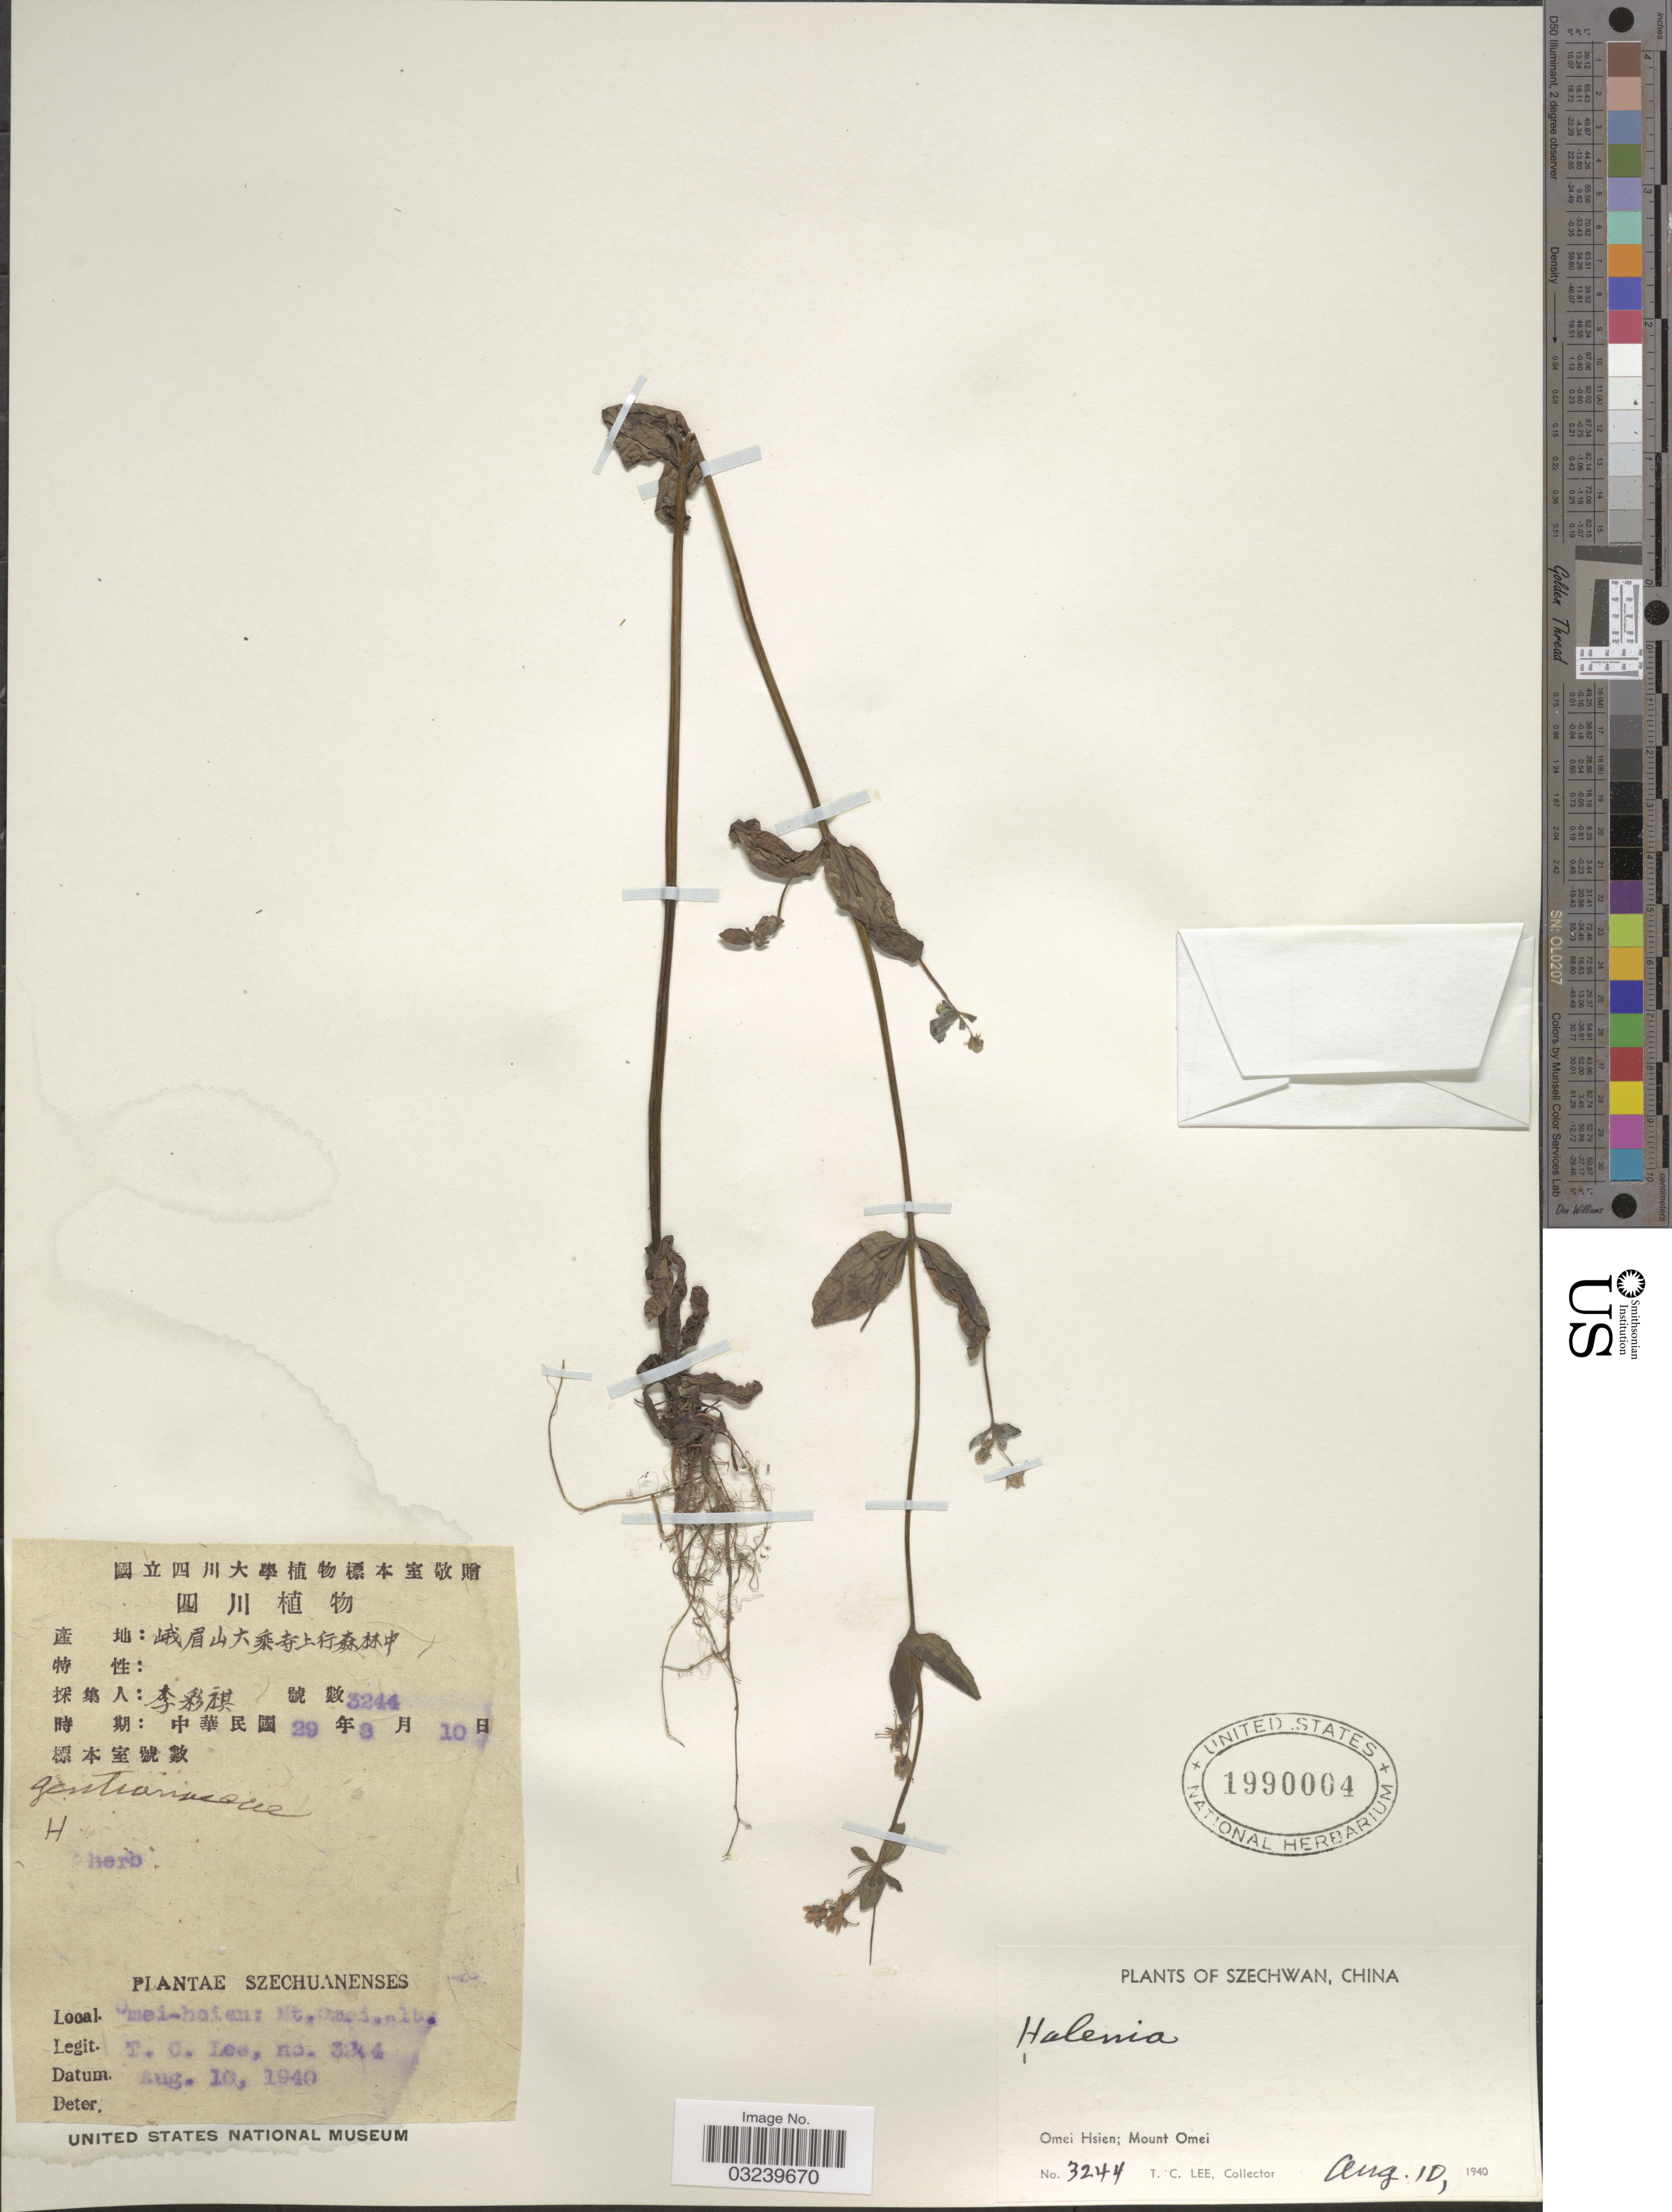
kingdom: Plantae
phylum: Tracheophyta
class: Magnoliopsida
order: Gentianales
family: Gentianaceae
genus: Halenia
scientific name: Halenia sp.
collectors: T. Lee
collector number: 3244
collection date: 1940-08-10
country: China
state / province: Sichuan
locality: Szechwan, Omei Hsien; Mount Omei.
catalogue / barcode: US 1990004